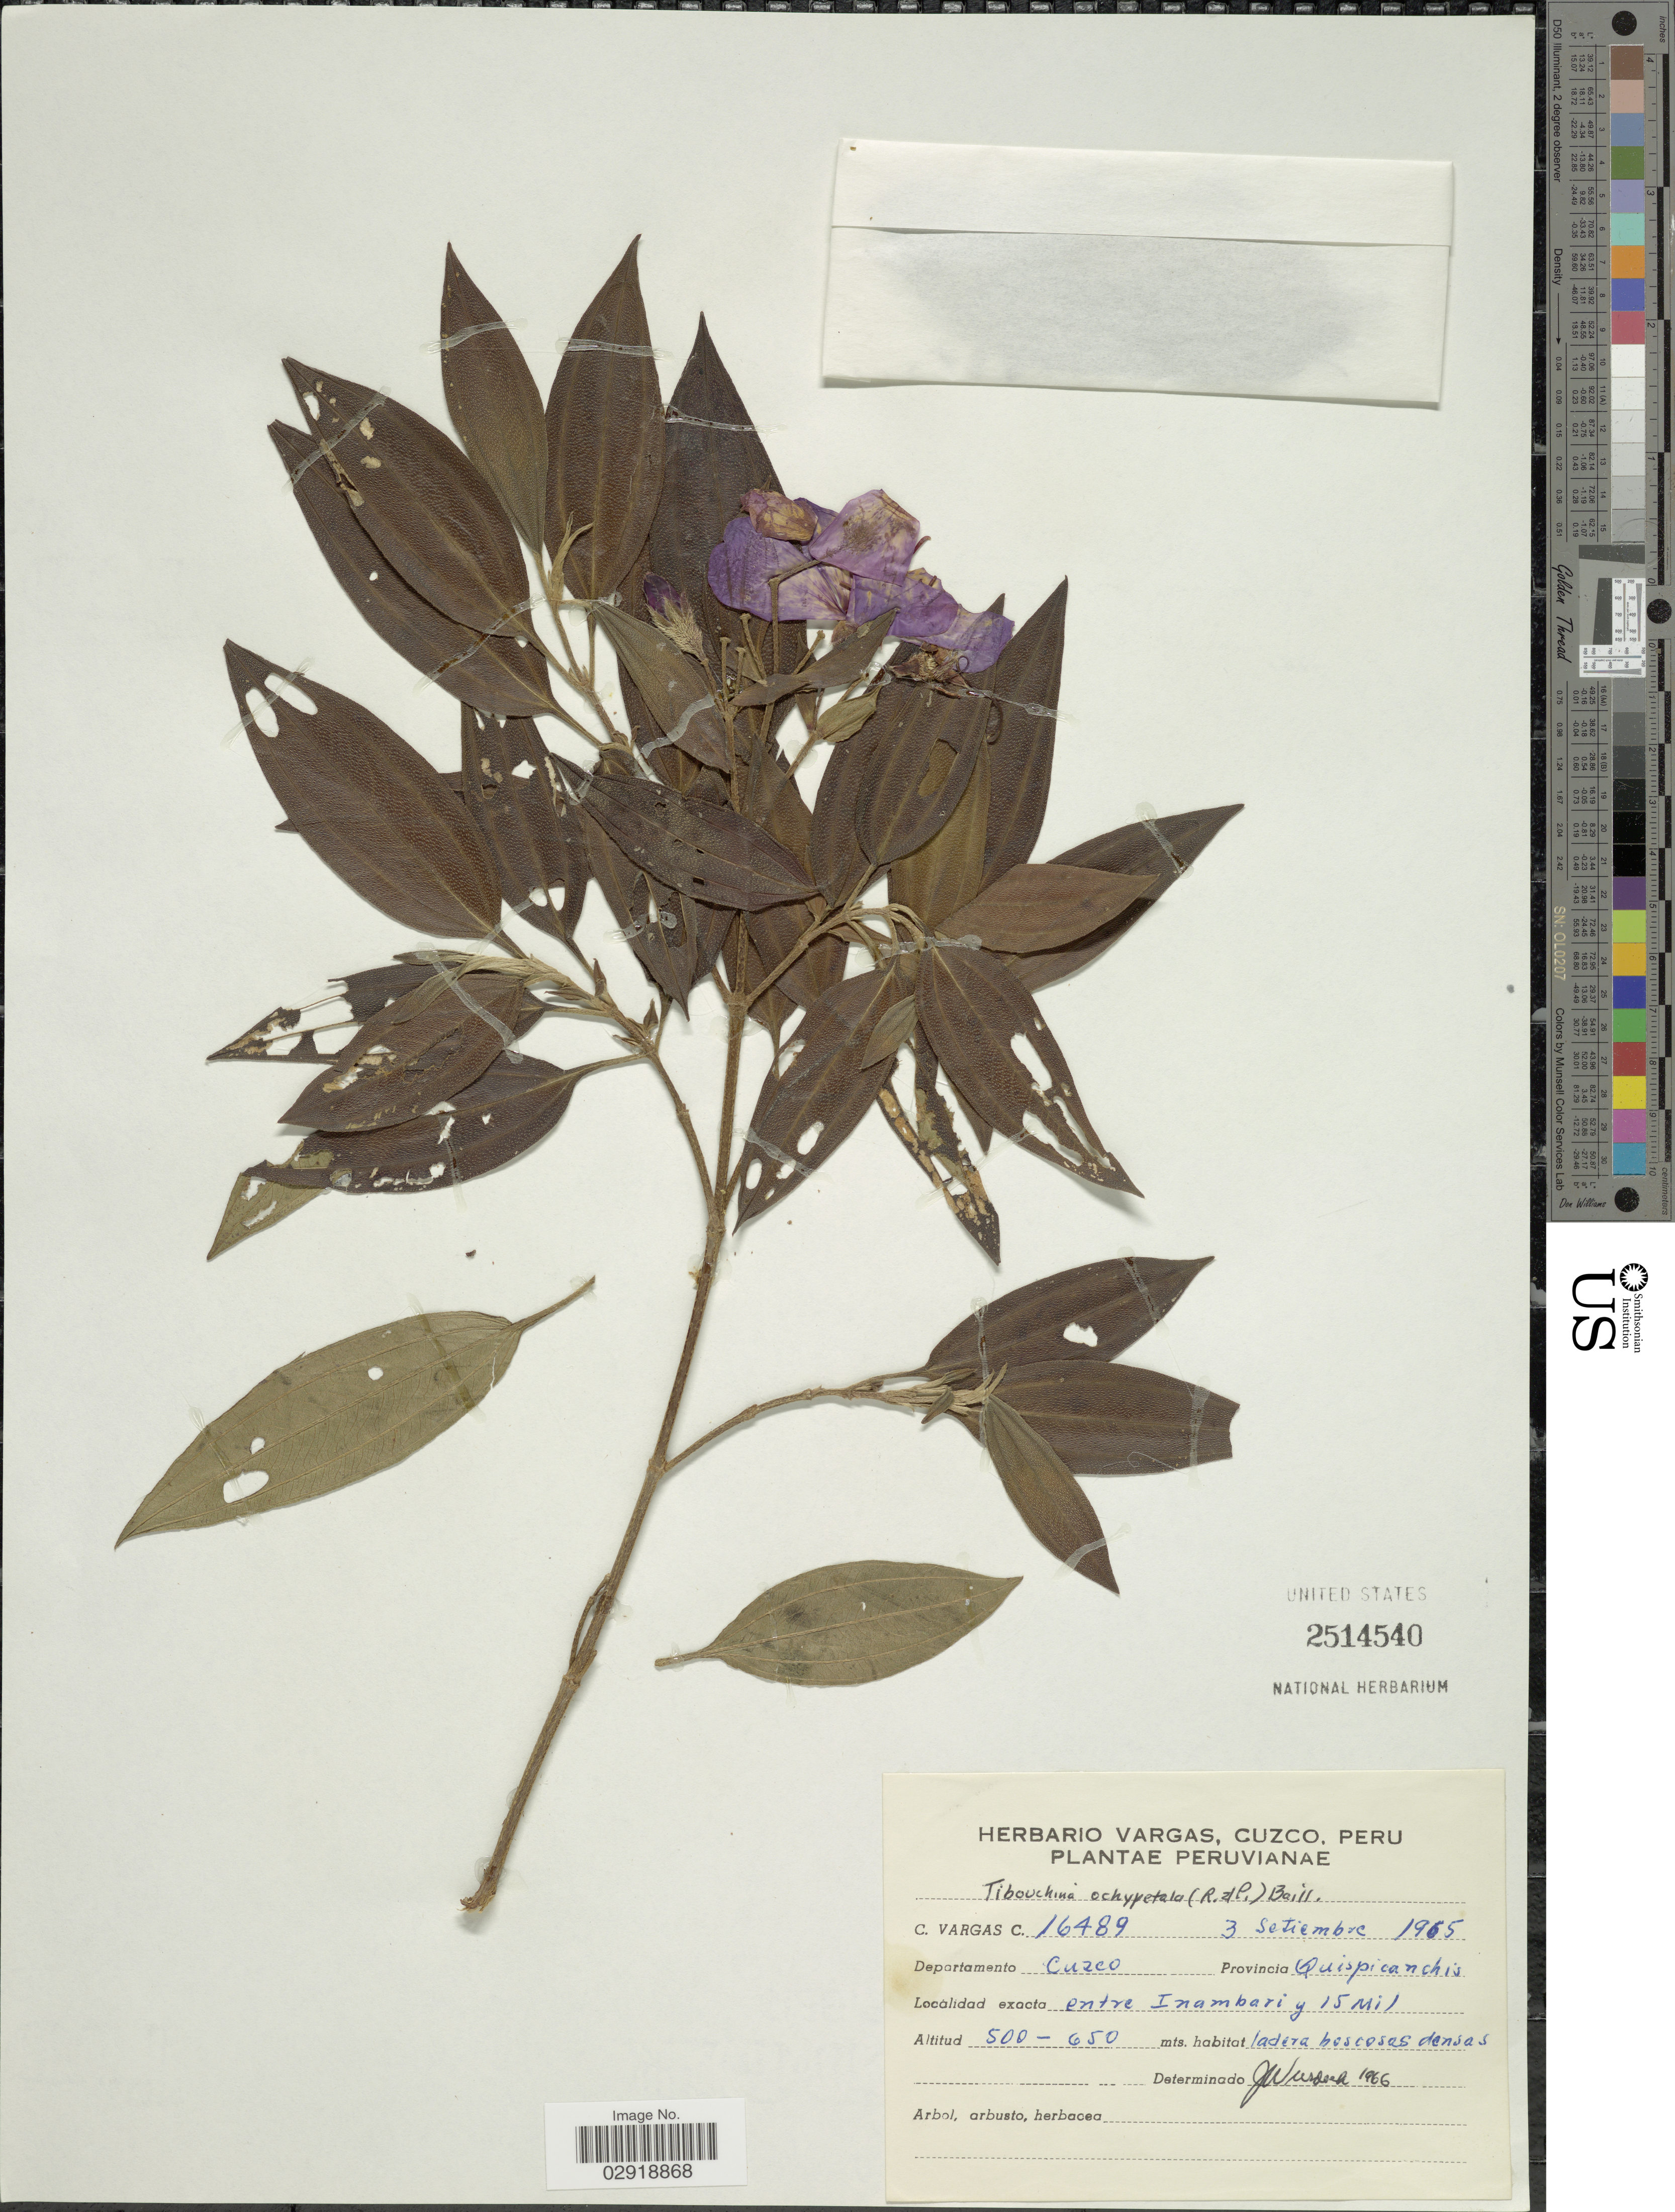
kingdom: Plantae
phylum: Tracheophyta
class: Magnoliopsida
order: Myrtales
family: Melastomataceae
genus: Pleroma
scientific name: Pleroma ochypetalum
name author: (Ruiz & Pav.) D. Don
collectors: C. Vargas Calderón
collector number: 16489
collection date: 1965-09-03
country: Peru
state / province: Cusco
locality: Departamento Cuzco. Provincia Quispicanchis, entre Inambari y 15 Mil.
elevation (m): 500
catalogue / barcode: US 2514540